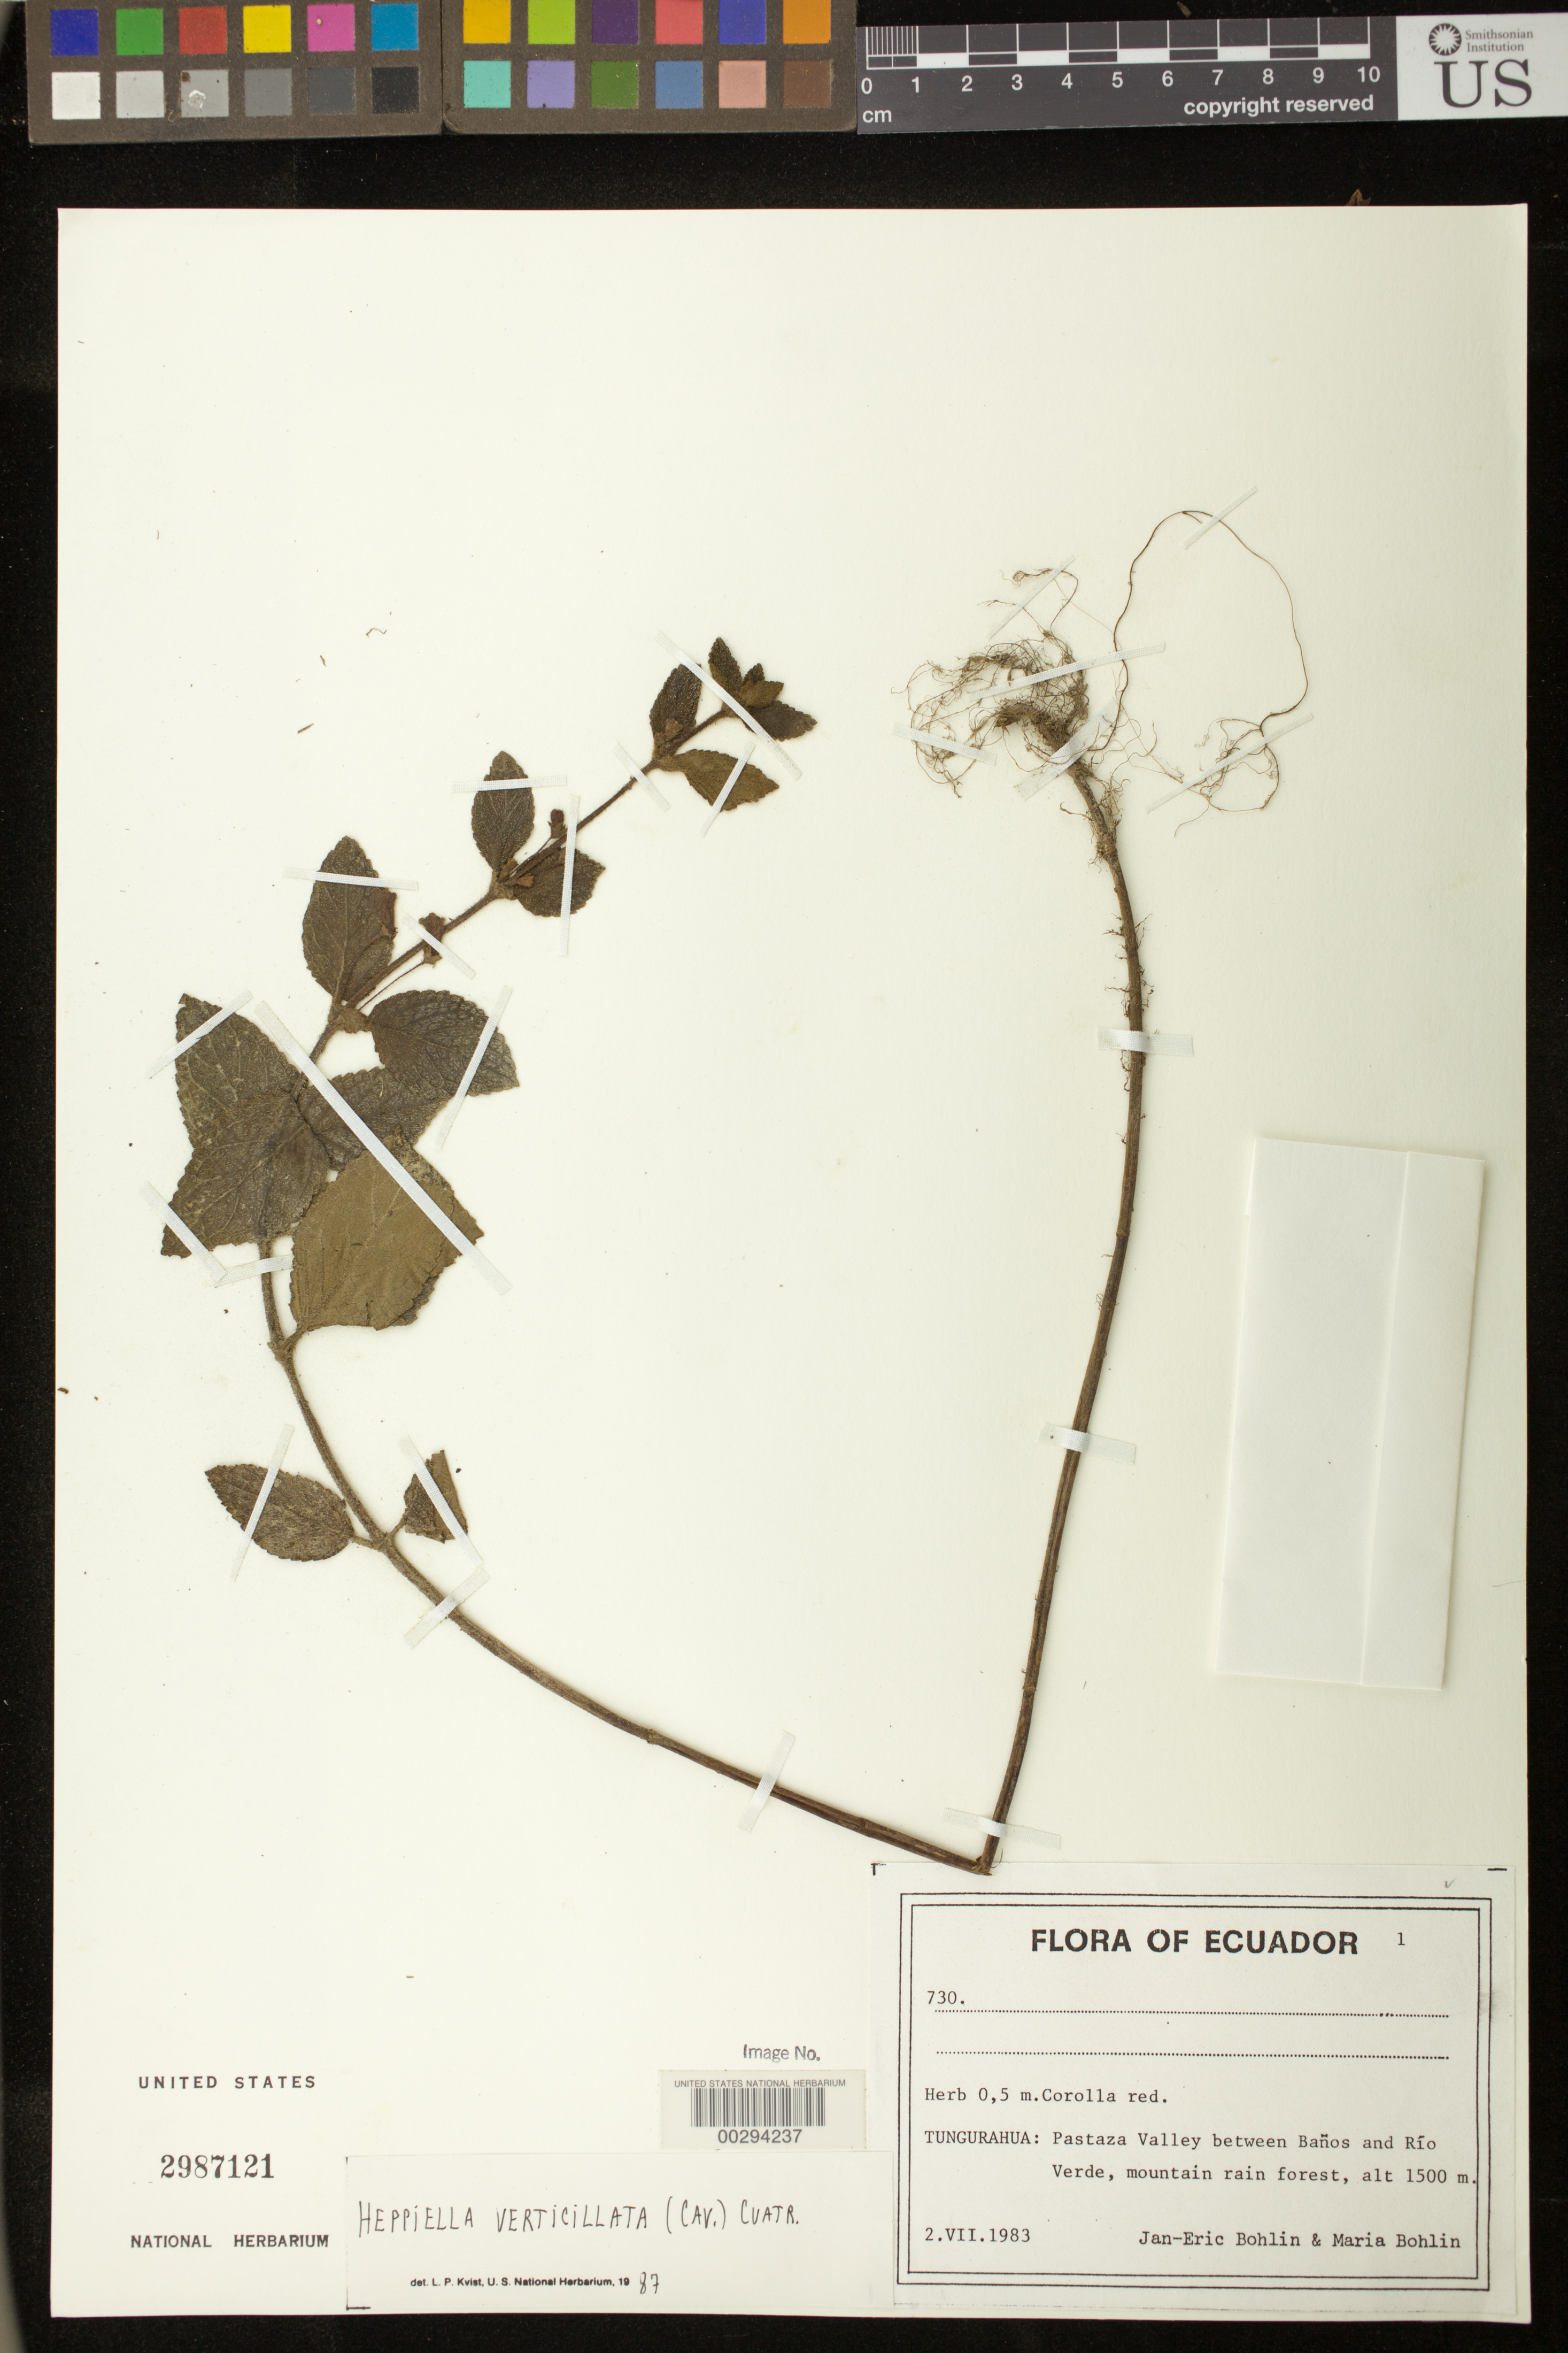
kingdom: Plantae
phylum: Tracheophyta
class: Magnoliopsida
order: Lamiales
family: Gesneriaceae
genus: Heppiella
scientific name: Heppiella verticillata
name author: (Cav.) Cuatrec.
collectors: J. Bohlin & M. Bohlin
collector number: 730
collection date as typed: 02 Jul 1983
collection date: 1983-07-02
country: Ecuador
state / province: Tungurahua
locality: Pastaza Valley between Banos and Rio Verde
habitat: Mountain rain forest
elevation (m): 1500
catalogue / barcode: US 2987121